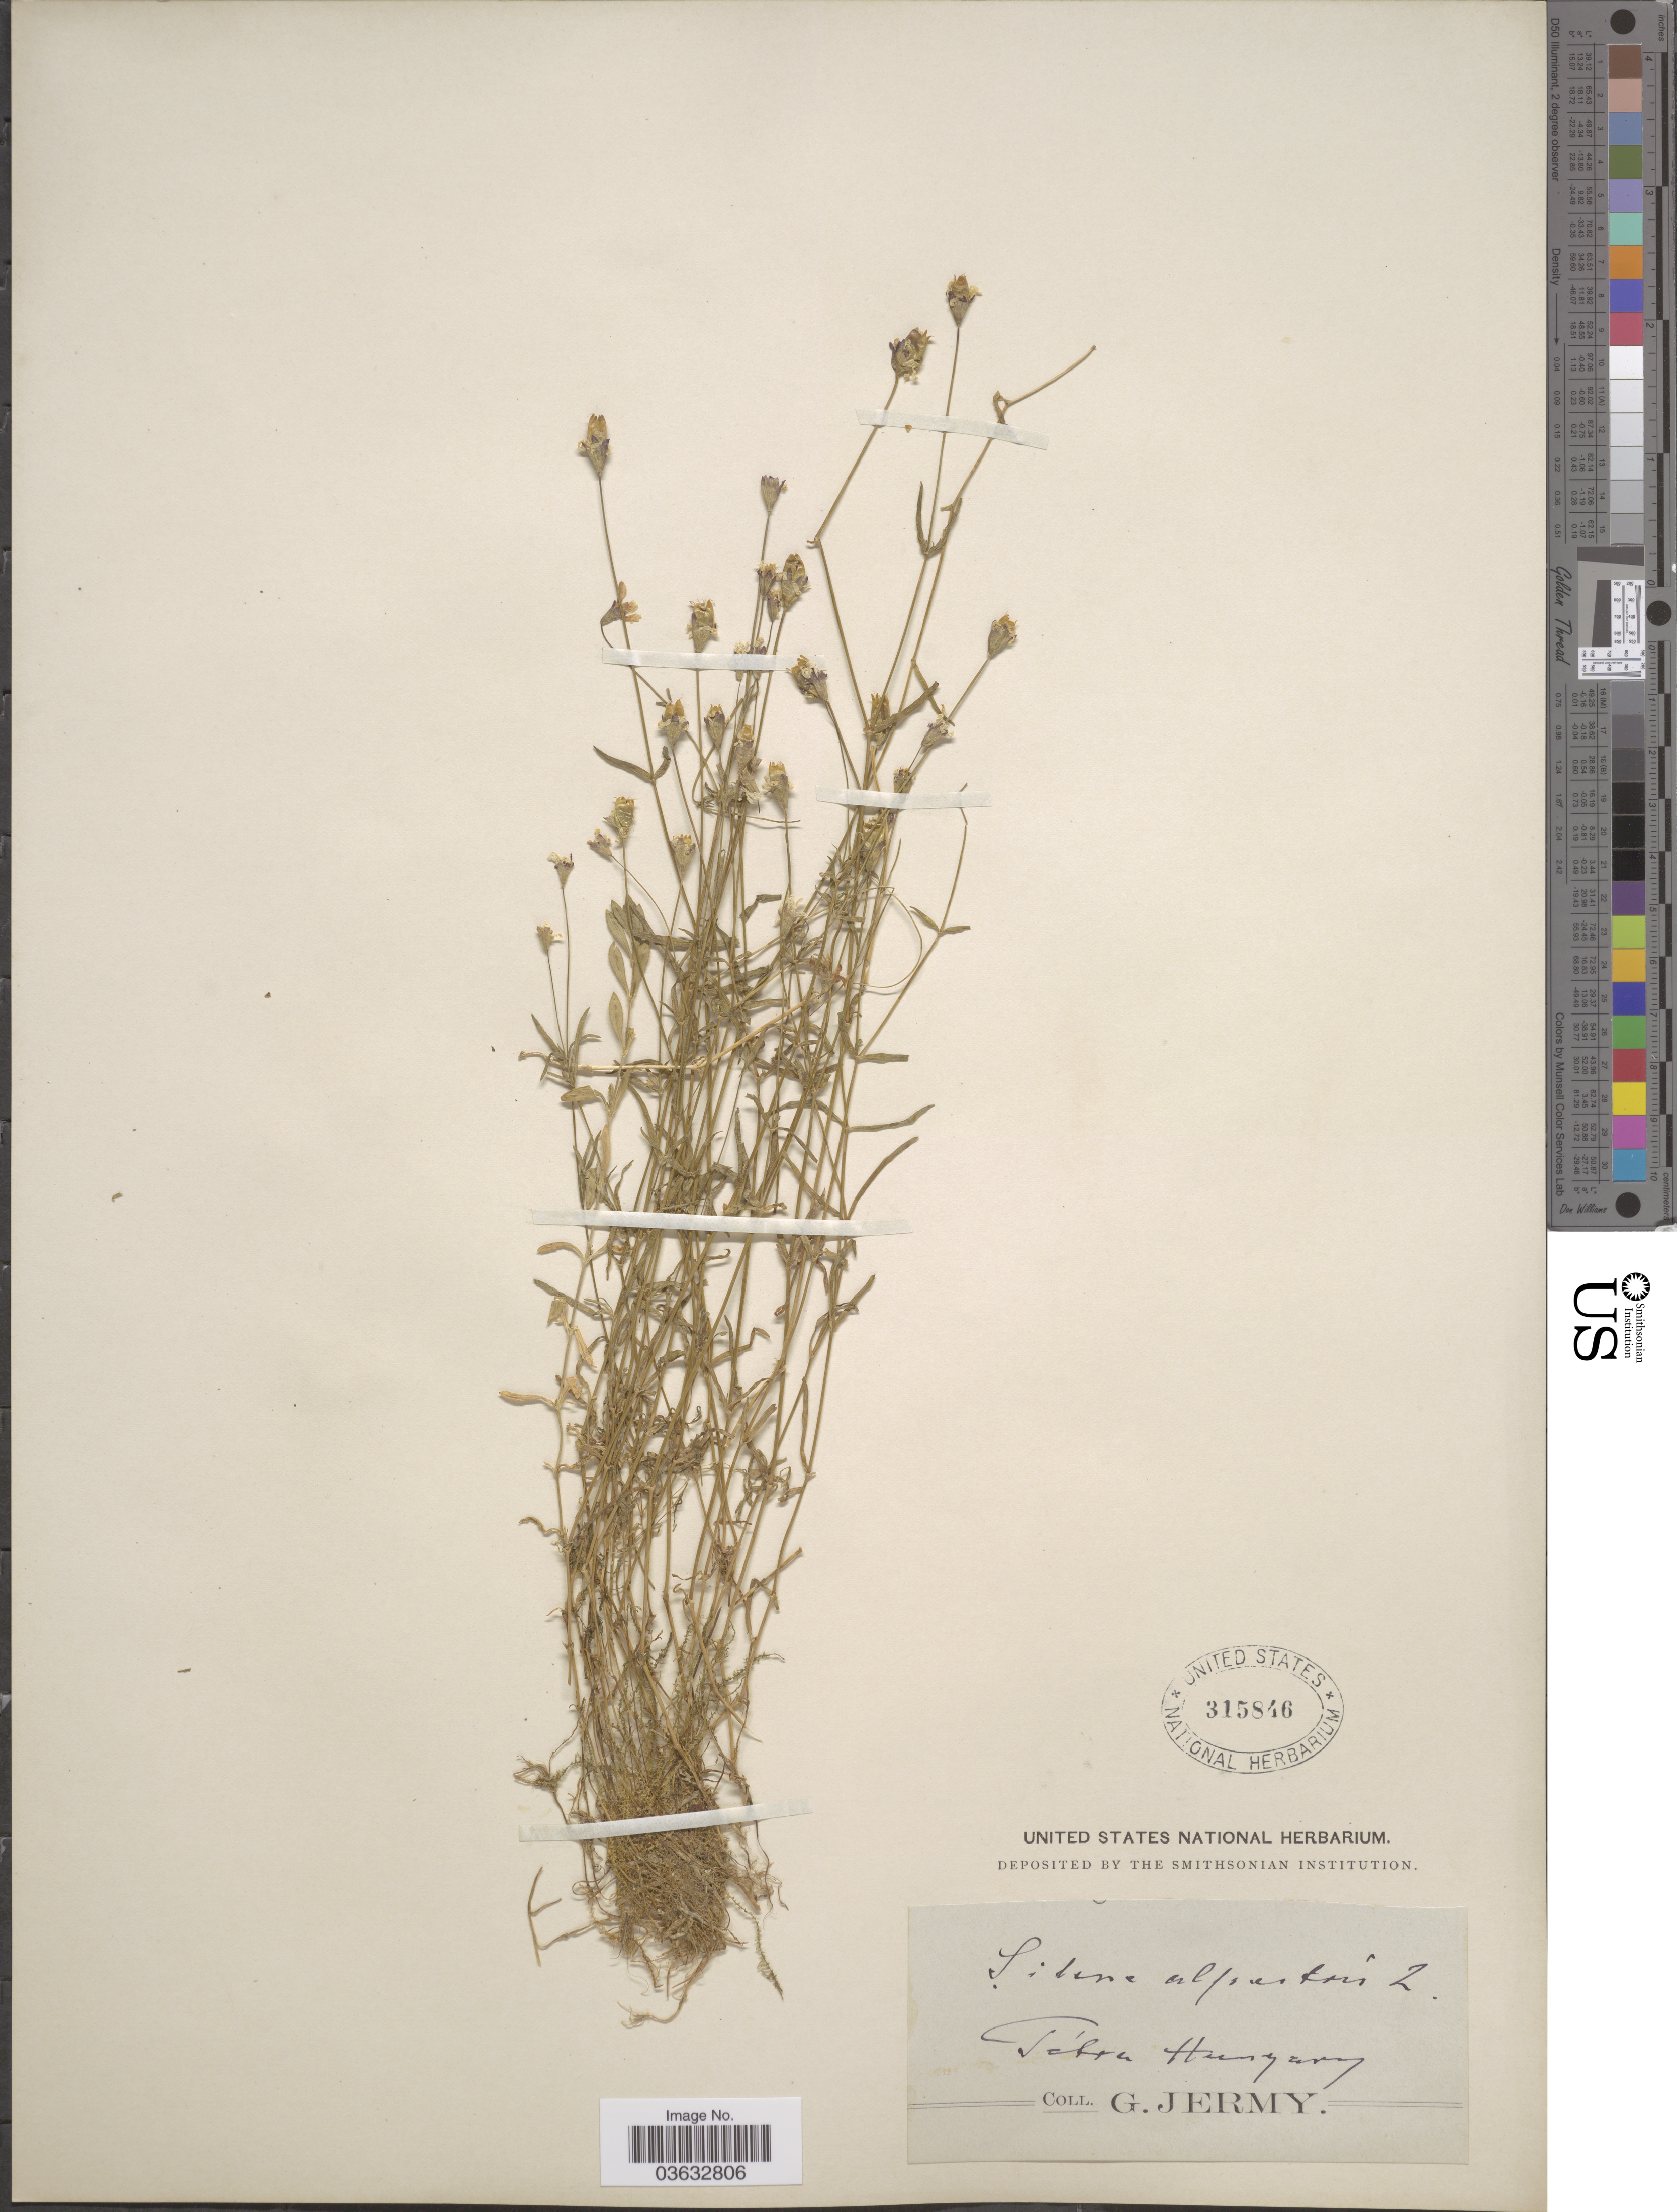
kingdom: Plantae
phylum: Tracheophyta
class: Magnoliopsida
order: Caryophyllales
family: Caryophyllaceae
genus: Silene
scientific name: Silene alpestris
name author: Jacq.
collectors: G. Jermy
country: Hungary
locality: Tátra.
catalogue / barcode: US 315846